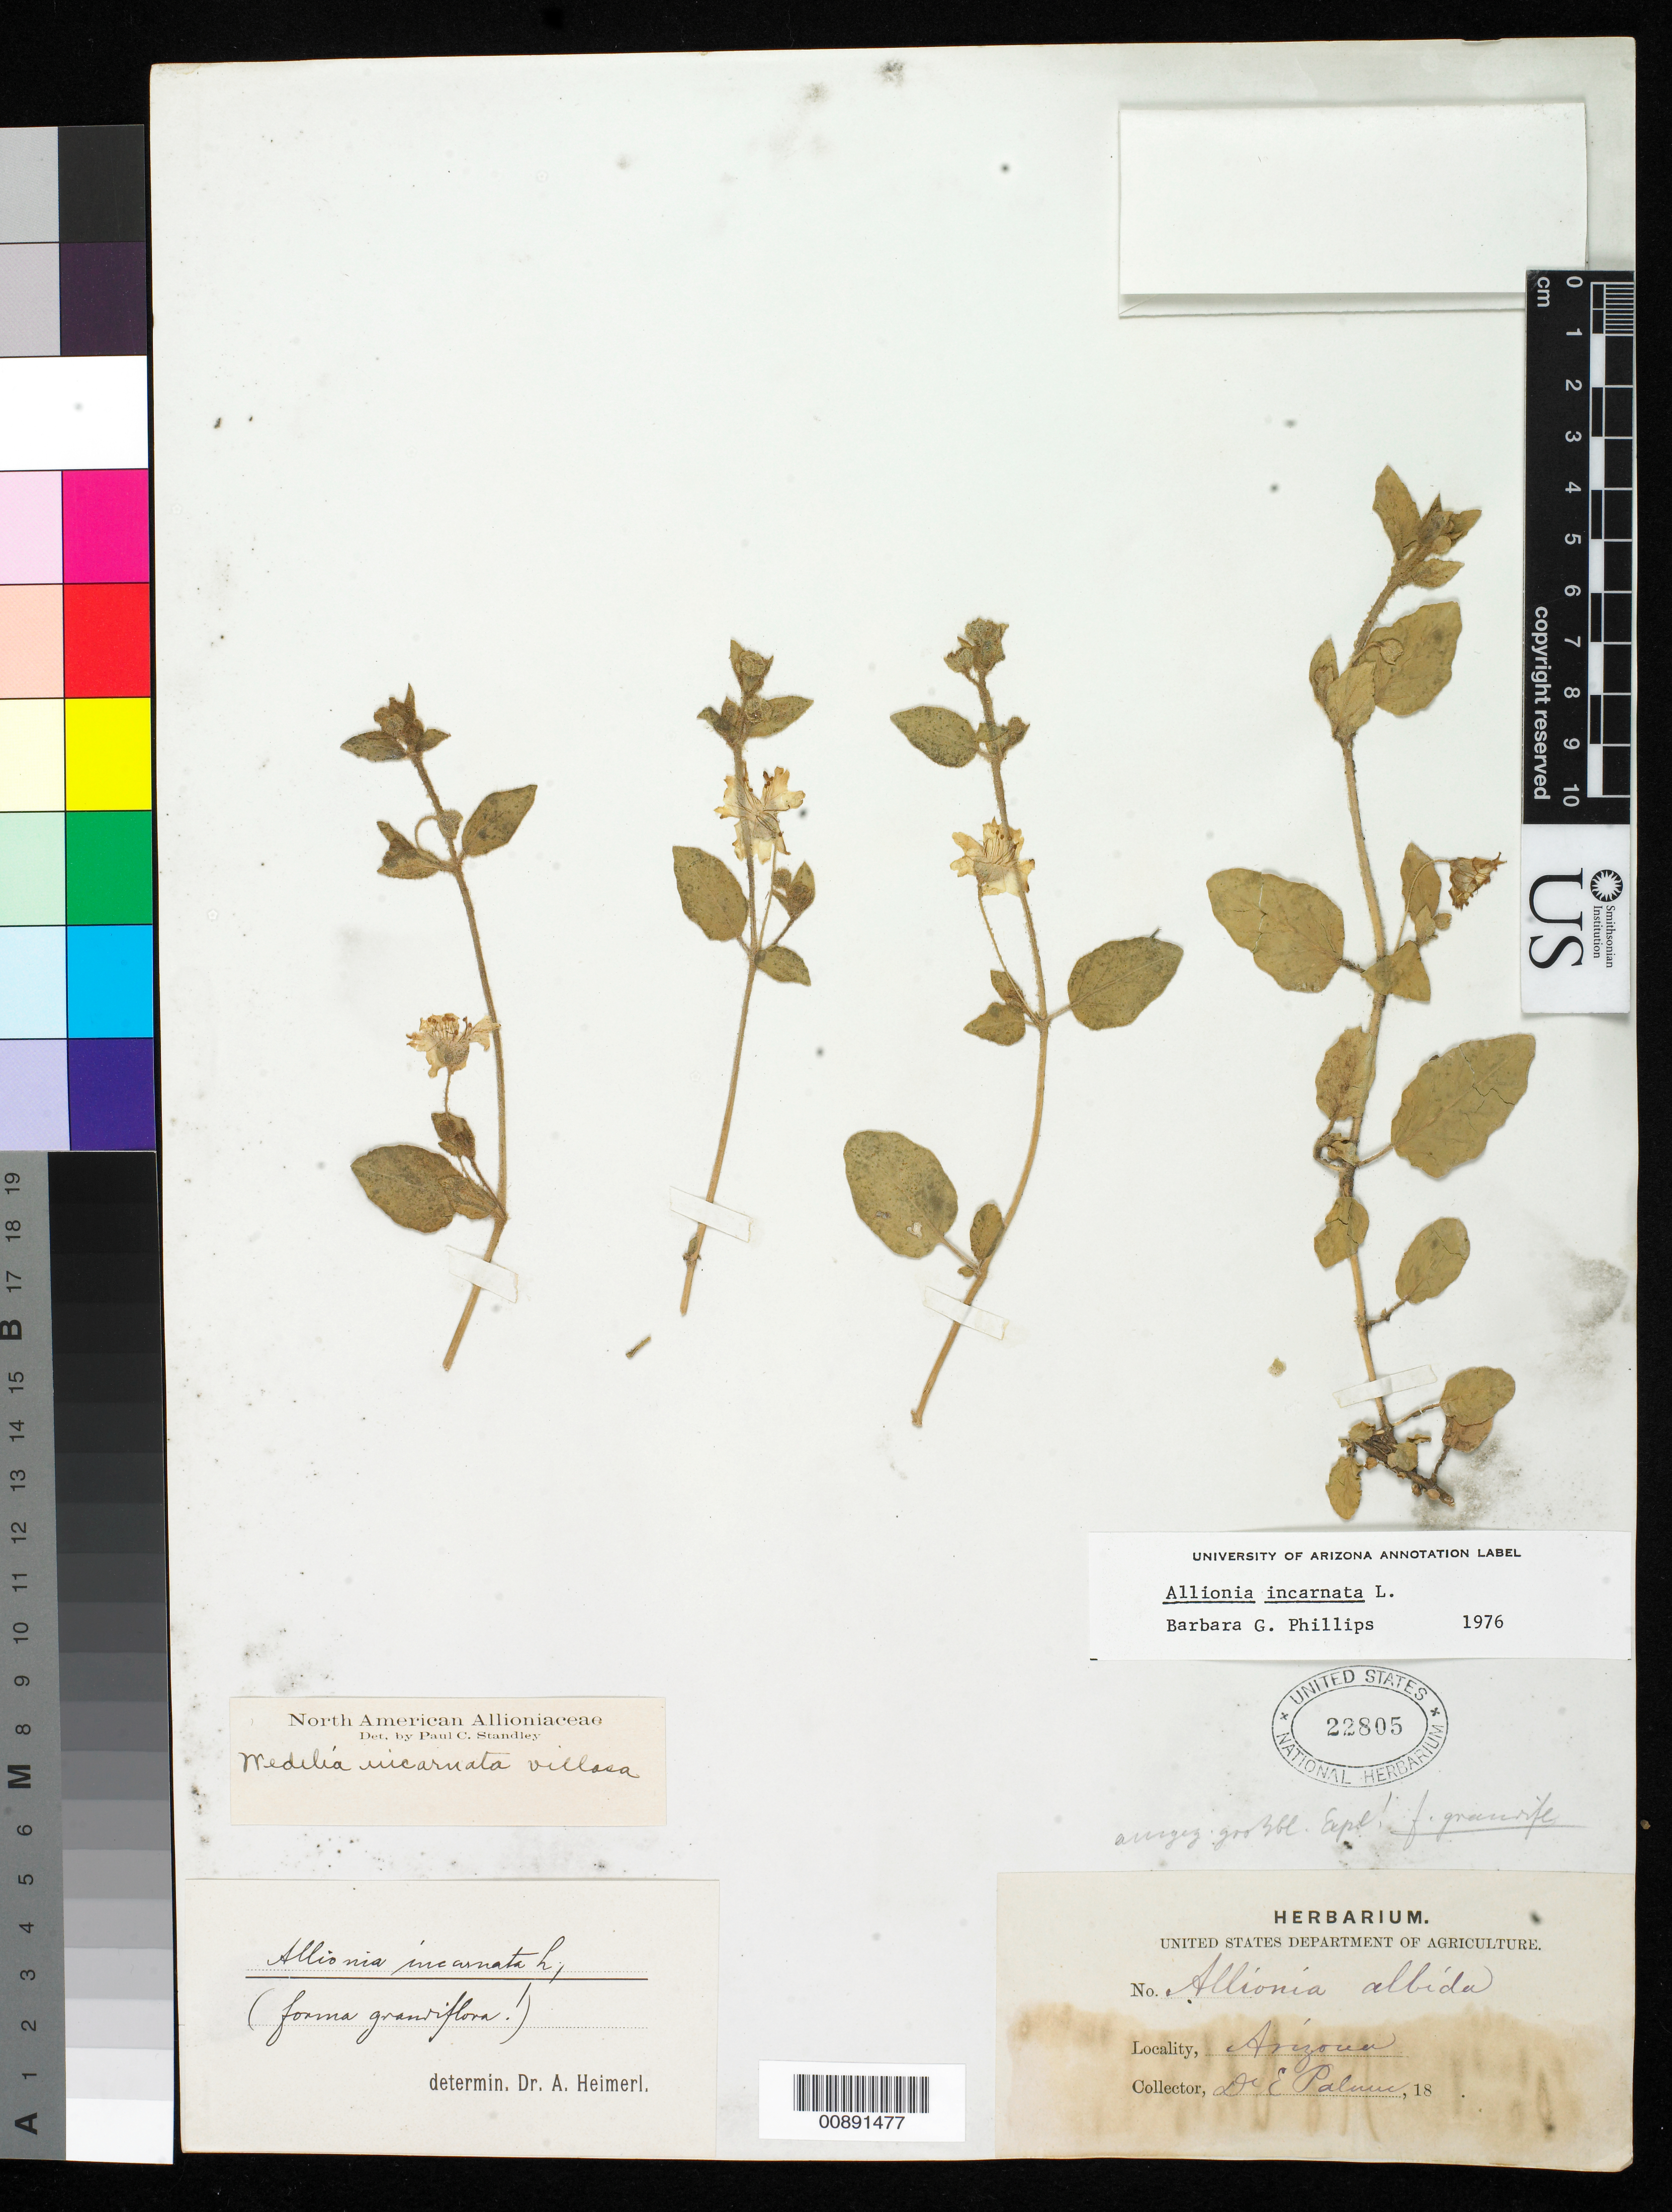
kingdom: Plantae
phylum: Tracheophyta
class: Magnoliopsida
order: Caryophyllales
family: Nyctaginaceae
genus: Allionia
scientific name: Allionia incarnata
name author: L.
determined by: Phillips, B. G.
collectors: E. Palmer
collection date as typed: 18--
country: United States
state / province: Arizona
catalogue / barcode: US 22805